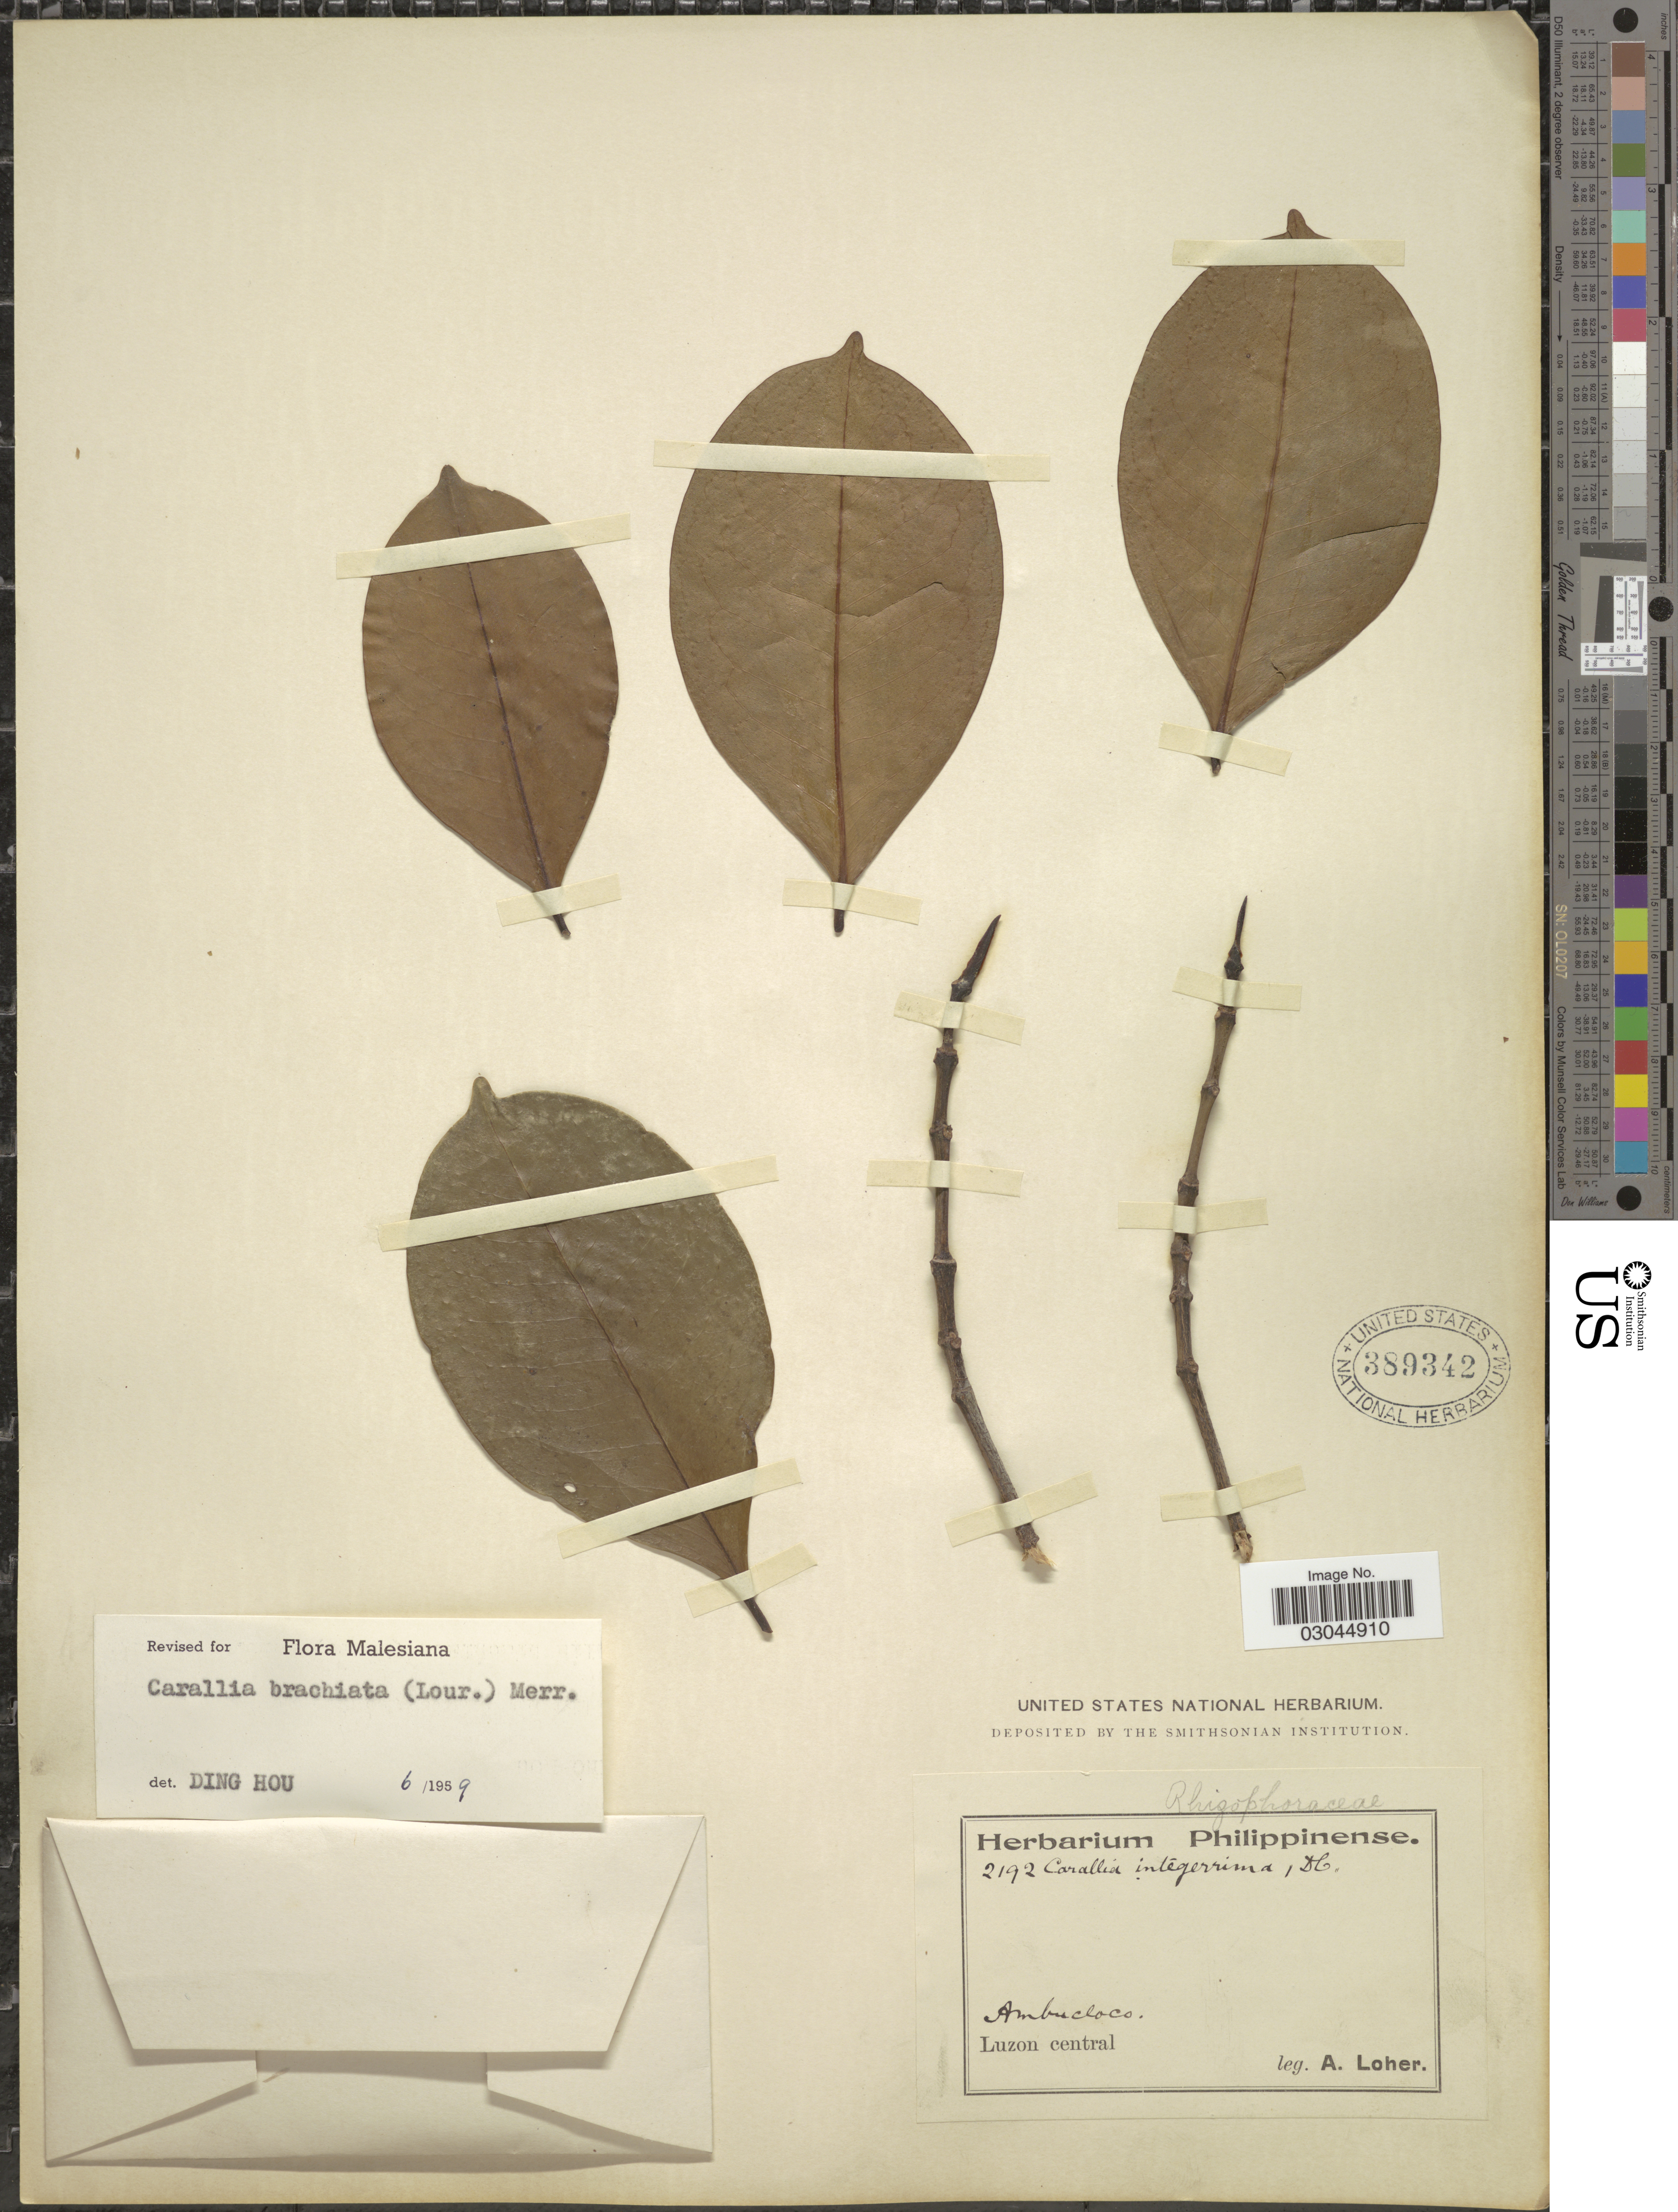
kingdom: Plantae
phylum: Tracheophyta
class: Magnoliopsida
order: Malpighiales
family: Rhizophoraceae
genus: Carallia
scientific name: Carallia brachiata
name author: (Lour.) Merr.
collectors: A. Loher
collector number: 2192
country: Philippines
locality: Ambucloco, Luzon central.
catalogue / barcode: US 389342